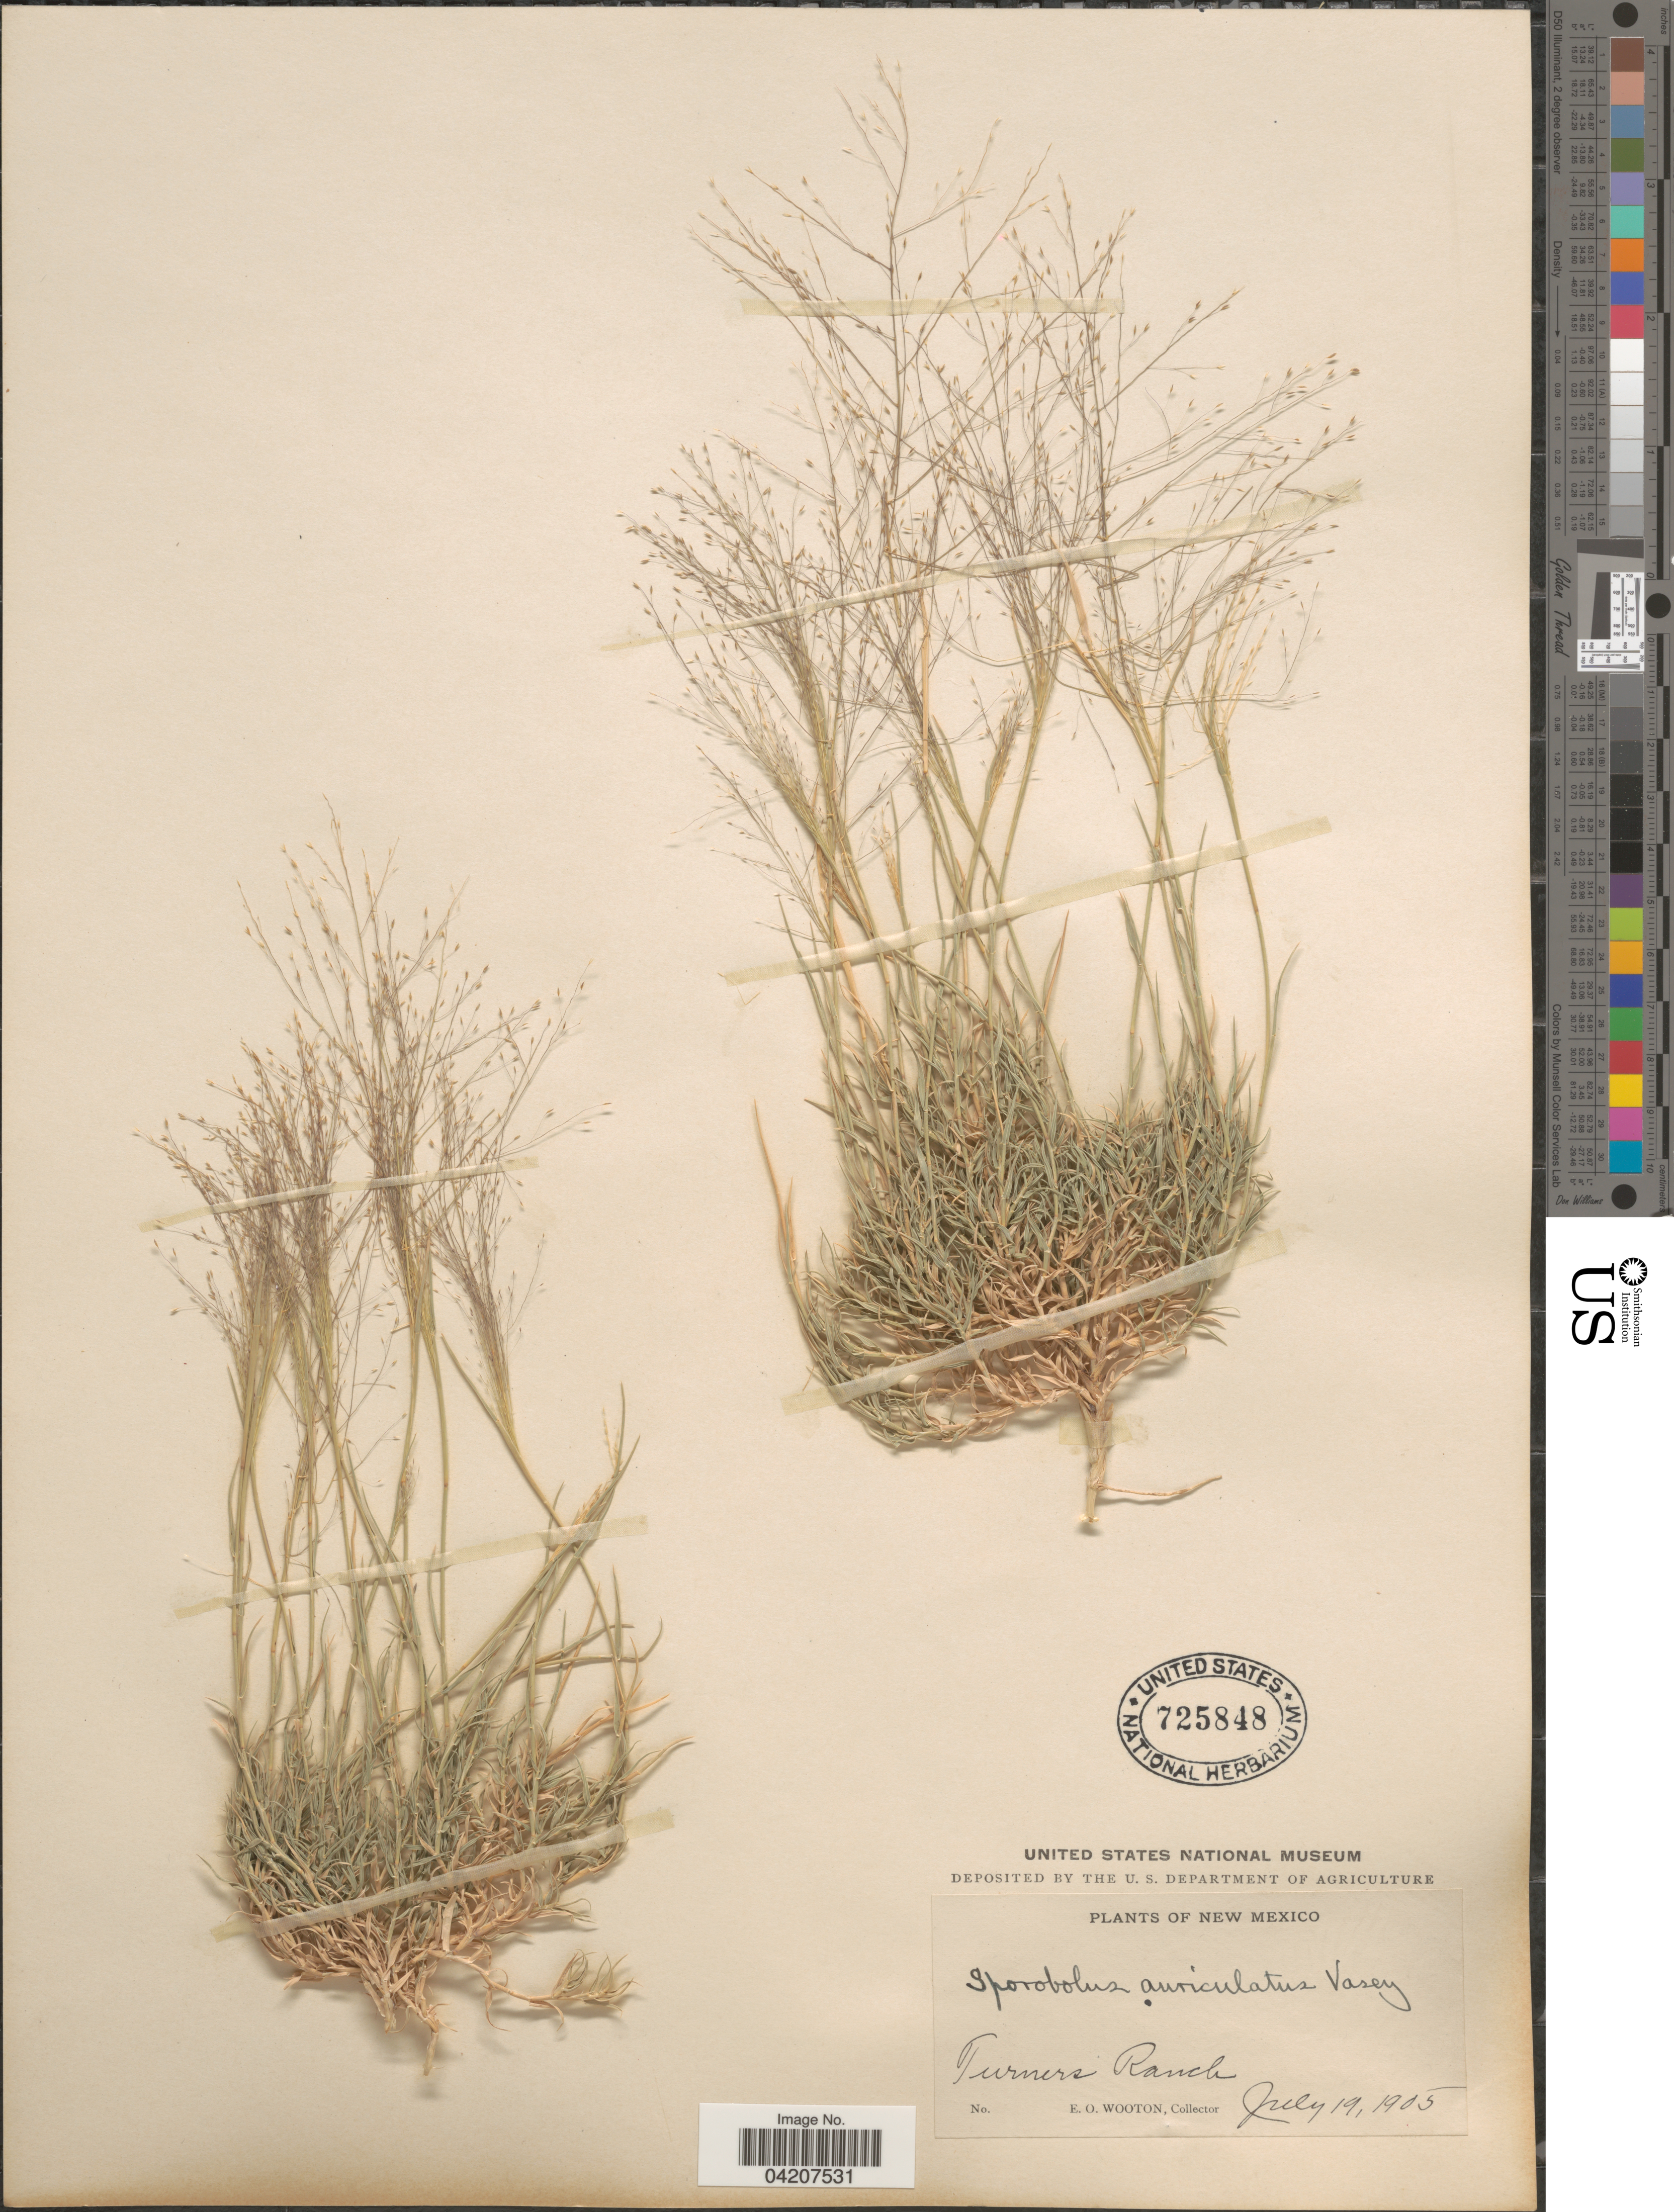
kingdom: Plantae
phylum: Tracheophyta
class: Liliopsida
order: Poales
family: Poaceae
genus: Muhlenbergia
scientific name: Muhlenbergia arenacea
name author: (Buckley) Hitchc.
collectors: E. O. Wooton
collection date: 1905-07-19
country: United States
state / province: New Mexico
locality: Turners Ranch.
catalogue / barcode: US 725848